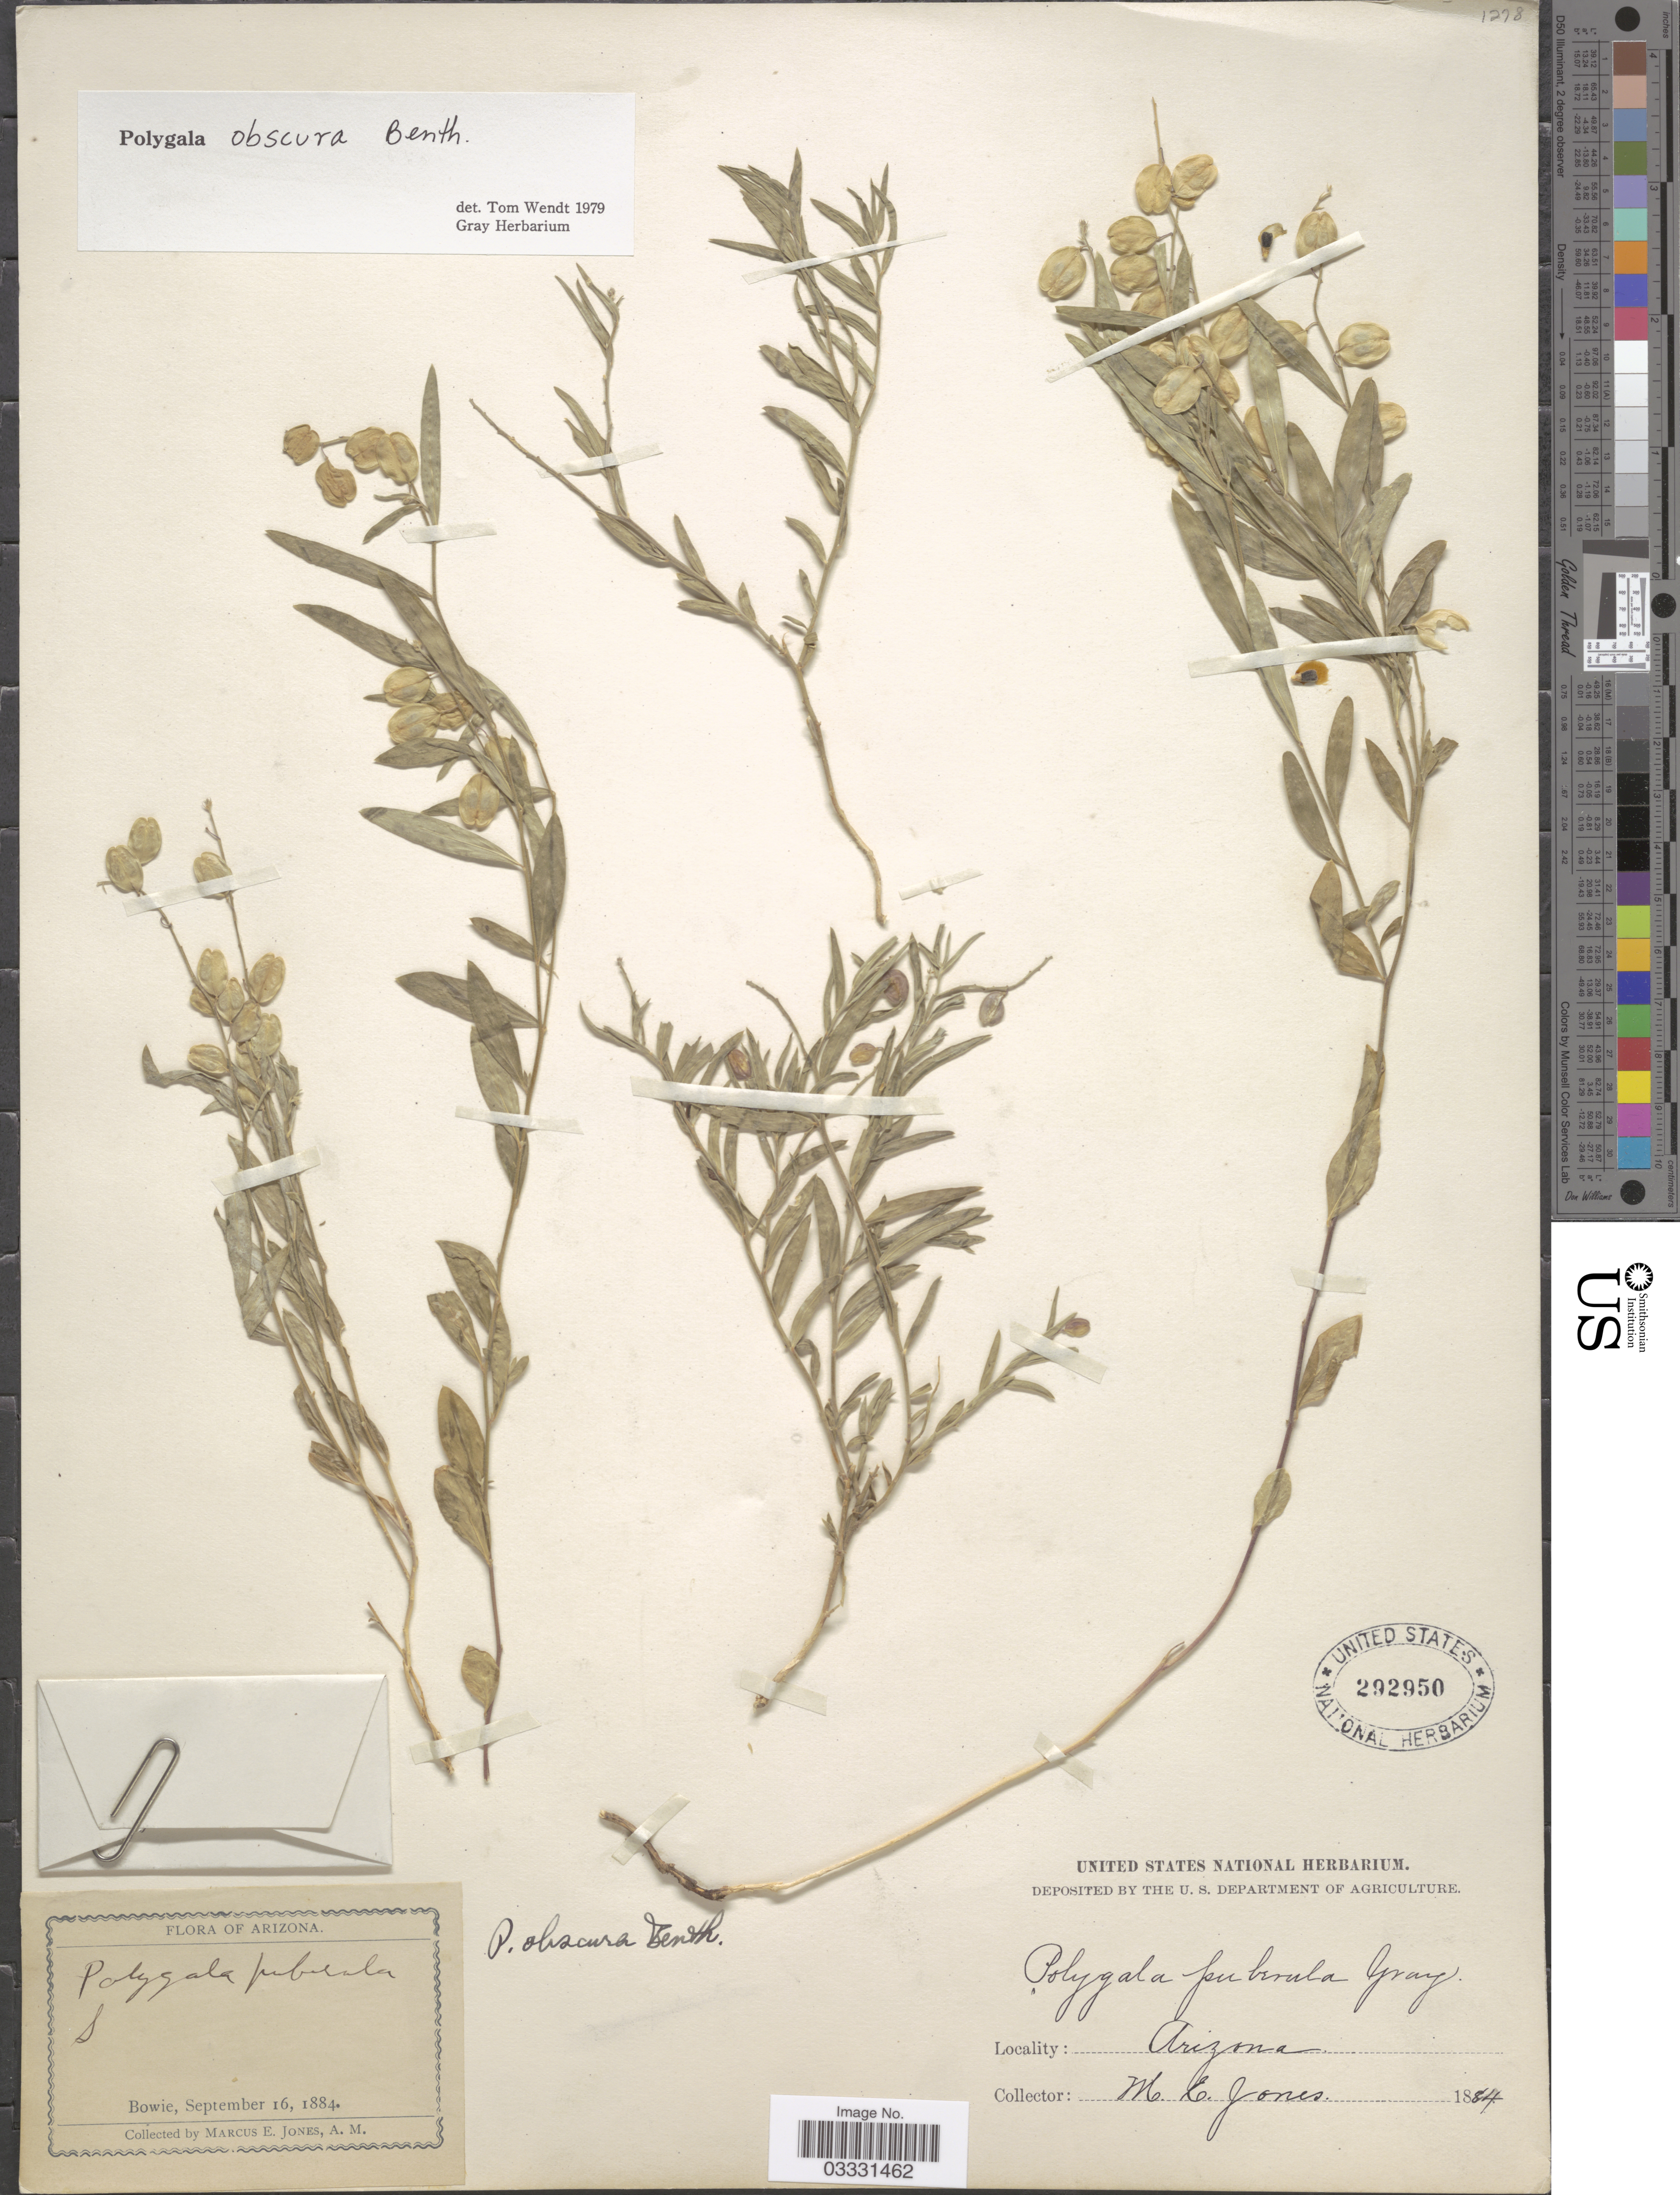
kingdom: Plantae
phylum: Tracheophyta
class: Magnoliopsida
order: Fabales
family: Polygalaceae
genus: Hebecarpa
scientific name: Hebecarpa obscura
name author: (Benth.) J.R. Abbott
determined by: Strong, Mark T., (BOT), Smithsonian Institution - National Museum of Natural History (UNITED STATES)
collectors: M. E. Jones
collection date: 1884-09-16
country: United States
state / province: Arizona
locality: Bowie.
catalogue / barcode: US 292950